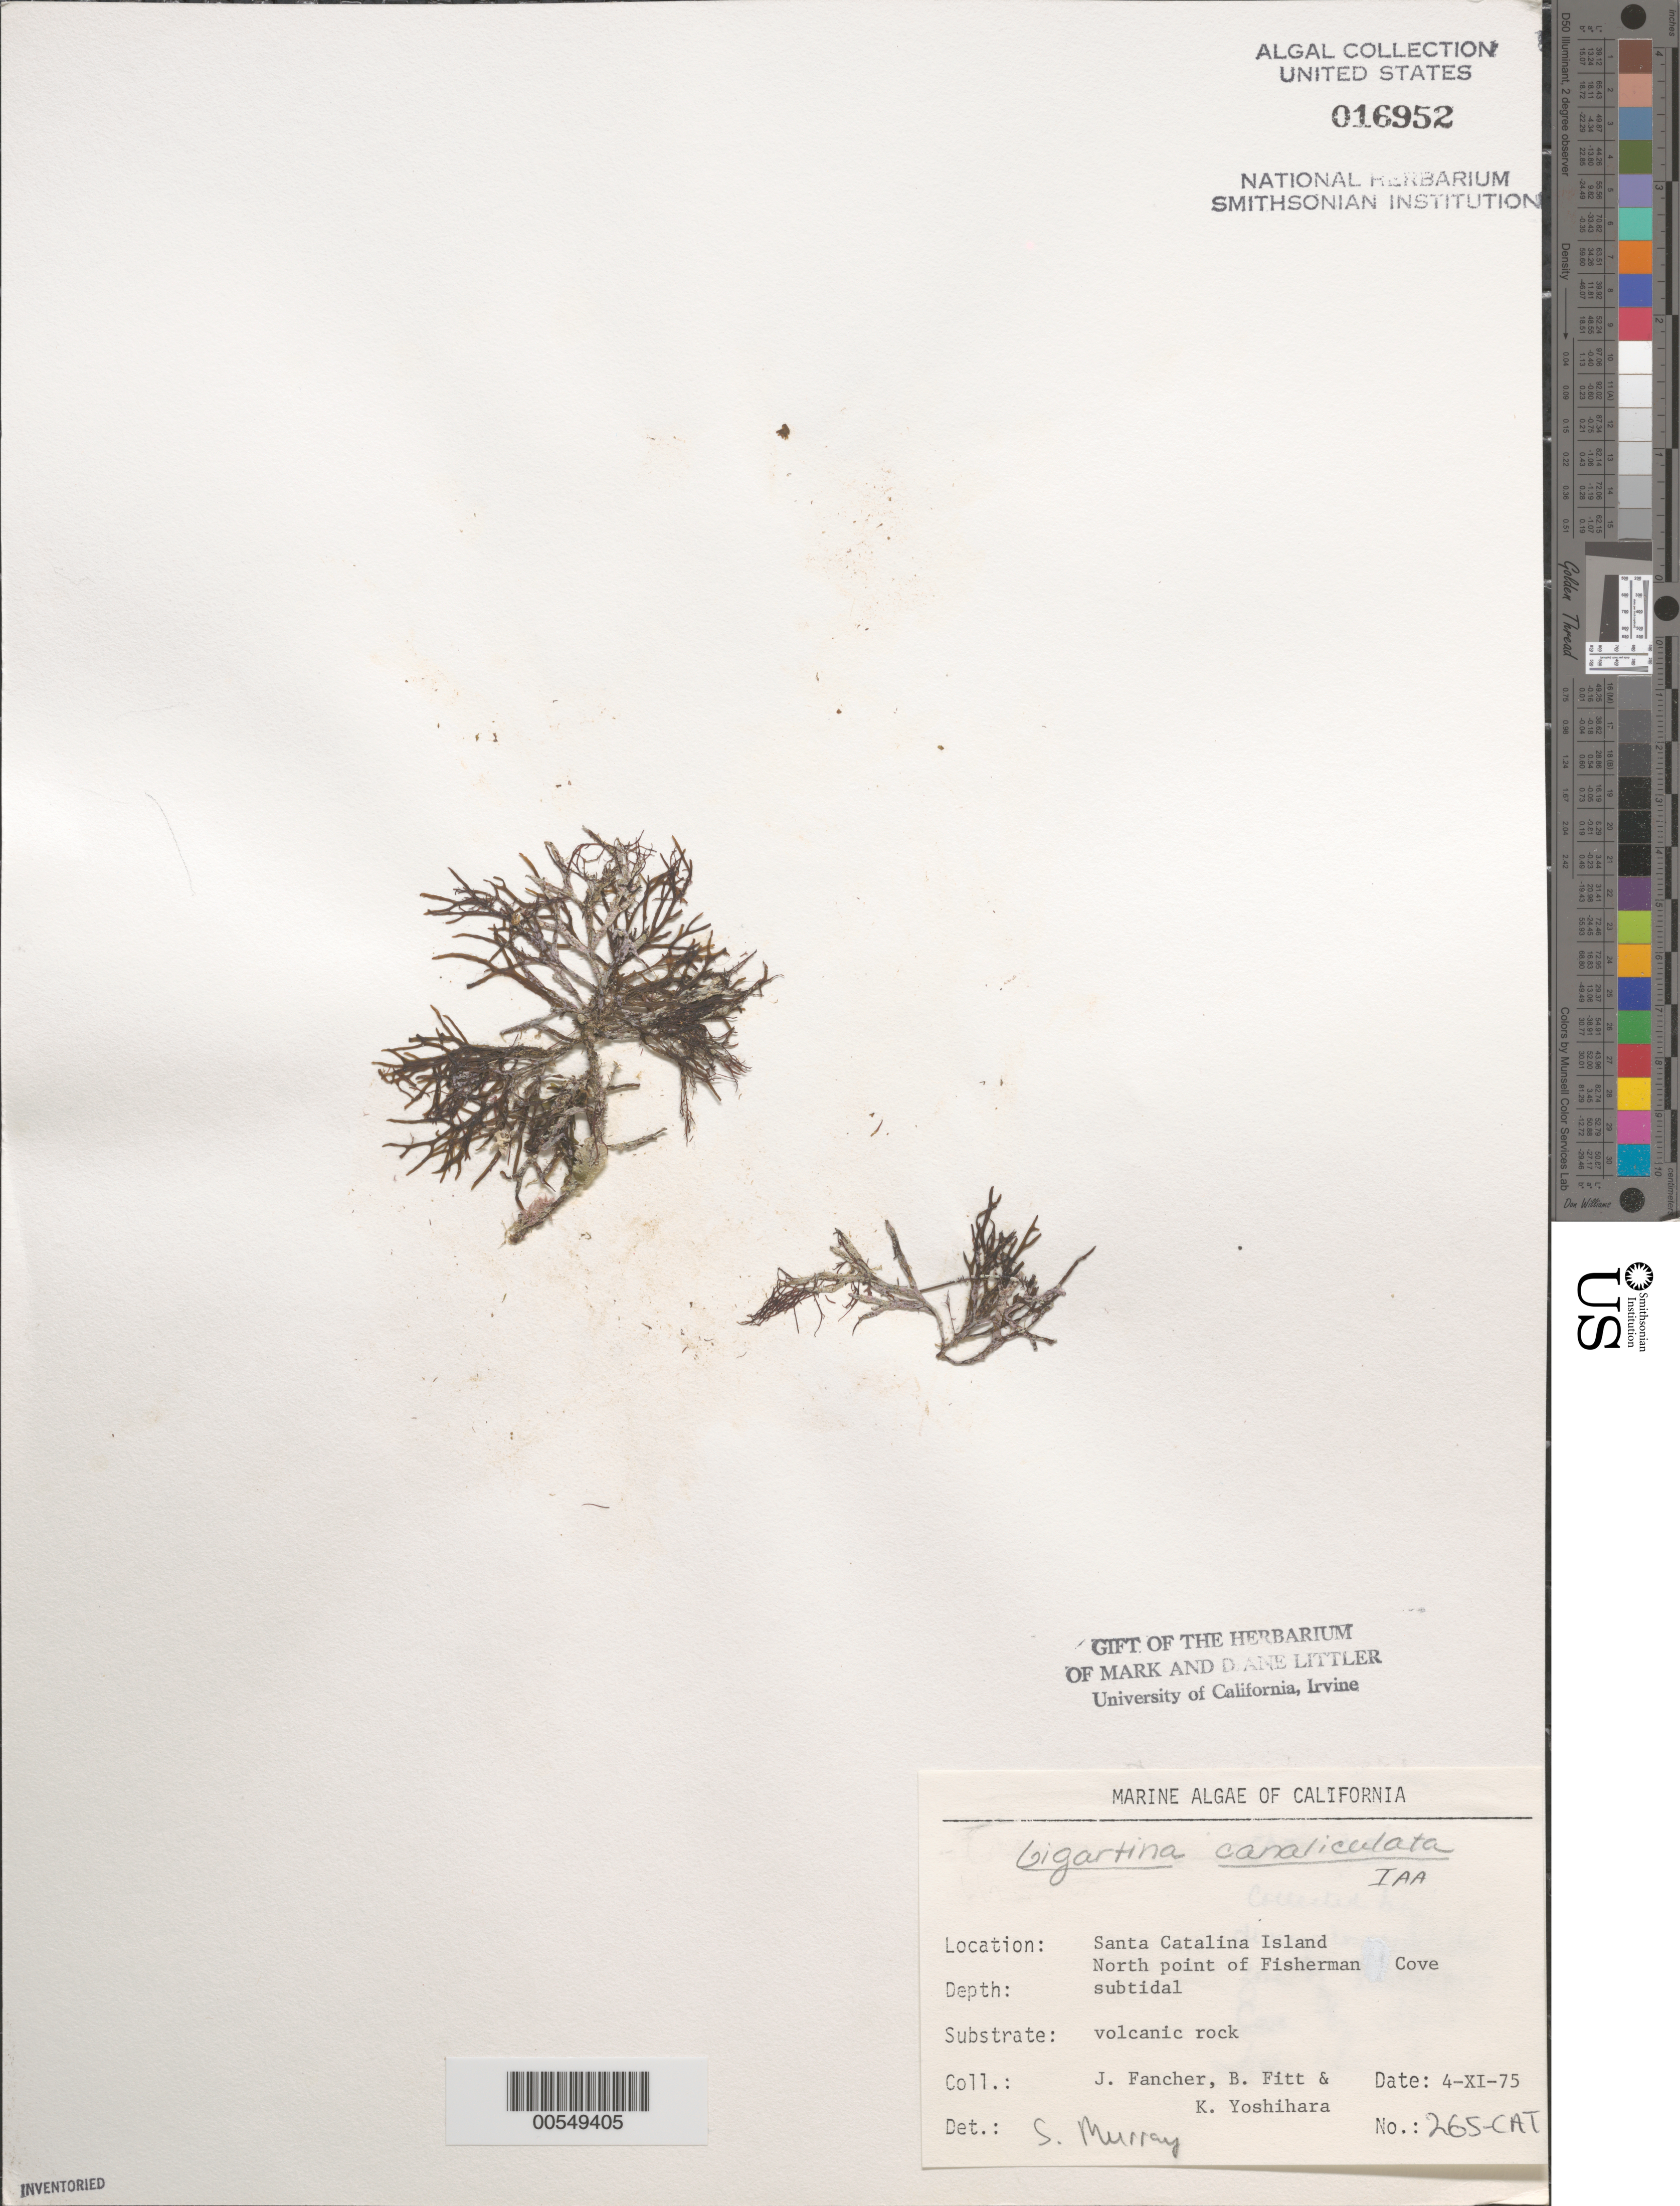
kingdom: Plantae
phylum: Rhodophyta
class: Florideophyceae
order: Gigartinales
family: Gigartinaceae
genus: Chondracanthus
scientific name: Chondracanthus canaliculatus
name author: (Harv.) Guiry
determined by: Algae name updating Project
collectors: J. Fancher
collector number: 265-cat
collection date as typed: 04 Nov 1975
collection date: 1975-11-04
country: United States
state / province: California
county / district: Los Angeles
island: Santa Catalina Island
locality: Fishermen Cove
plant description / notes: BLM-SOCALBIGHT Rocky Intertidal Survey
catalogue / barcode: US 16952